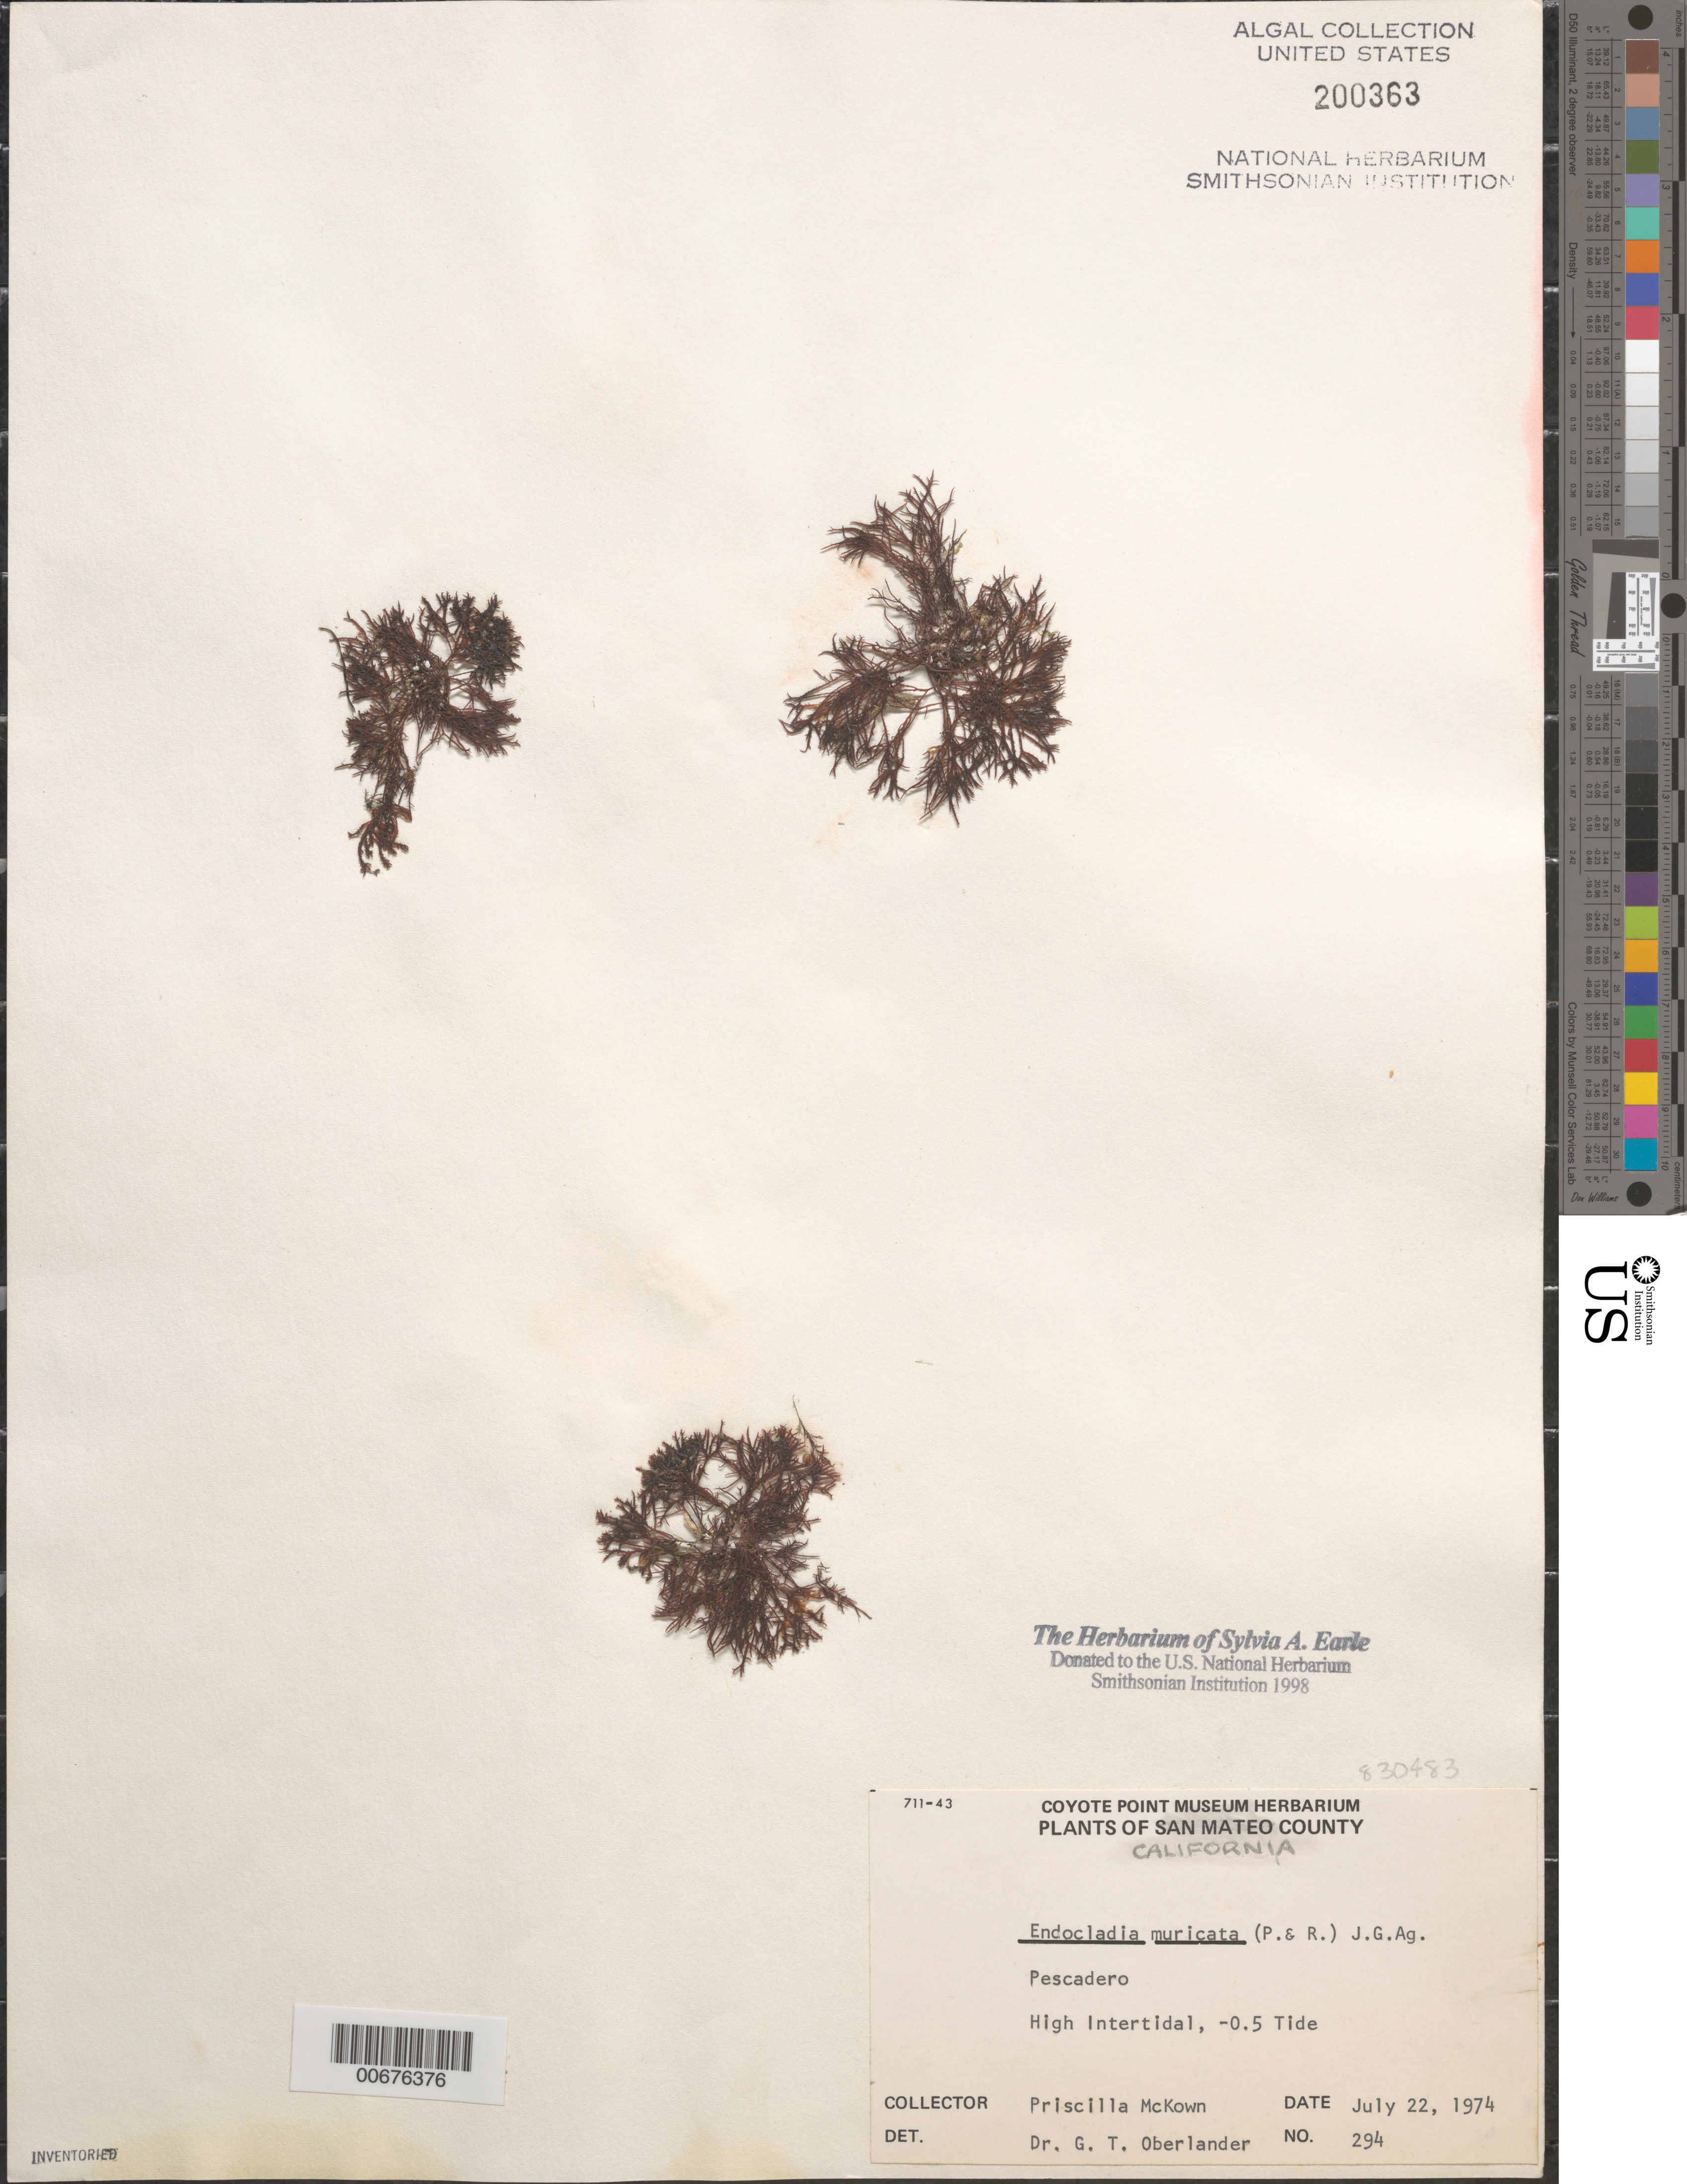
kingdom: Plantae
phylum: Rhodophyta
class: Florideophyceae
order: Gigartinales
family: Endocladiaceae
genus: Endocladia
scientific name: Endocladia muricata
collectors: P. McKown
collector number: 294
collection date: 1974-07-22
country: United States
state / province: California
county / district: San Mateo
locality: San Mateo County. Pescadero. High Intertidal.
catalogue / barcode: US 200363